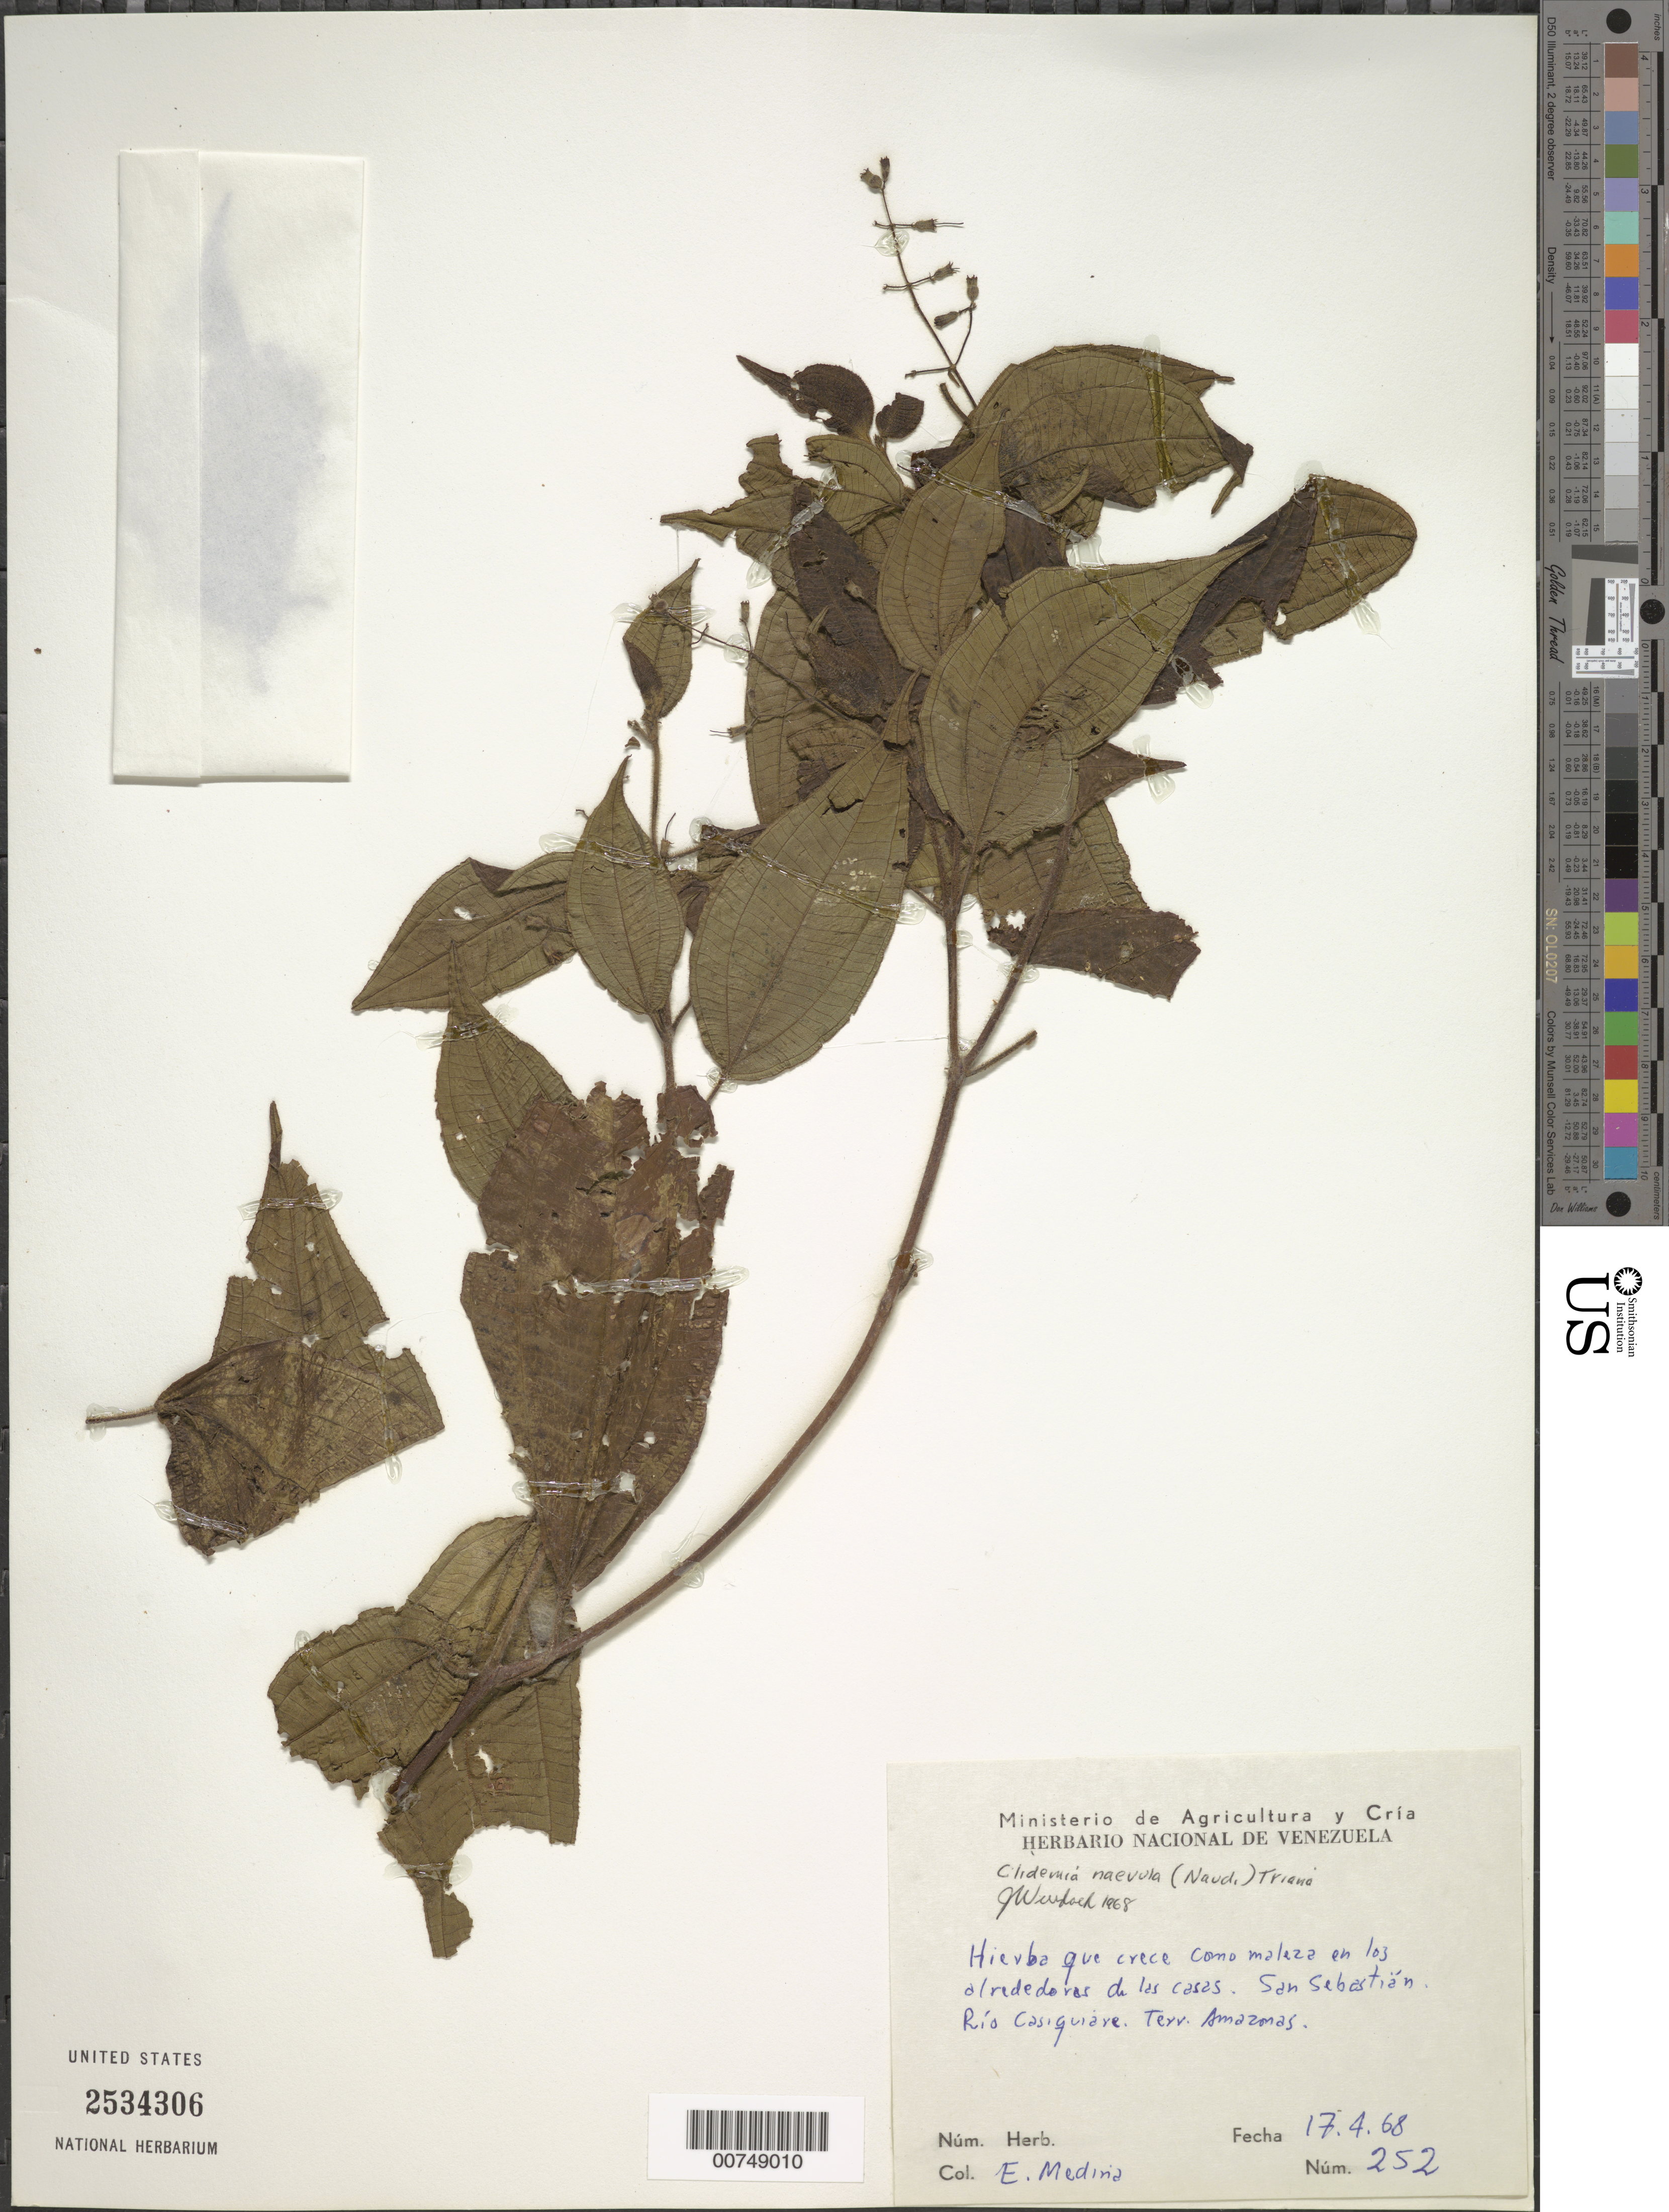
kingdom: Plantae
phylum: Tracheophyta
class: Magnoliopsida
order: Myrtales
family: Melastomataceae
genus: Clidemia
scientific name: Clidemia naevula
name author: (Naudin) Triana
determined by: Wurdack, John J., (US), US (UNITED STATES)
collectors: E. Medina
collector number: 252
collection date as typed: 17-Apr-68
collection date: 1968-04-17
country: Venezuela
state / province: Amazonas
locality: Río Casiquiare, San Sebastian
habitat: En los alrededoras de los casas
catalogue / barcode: US 2534306